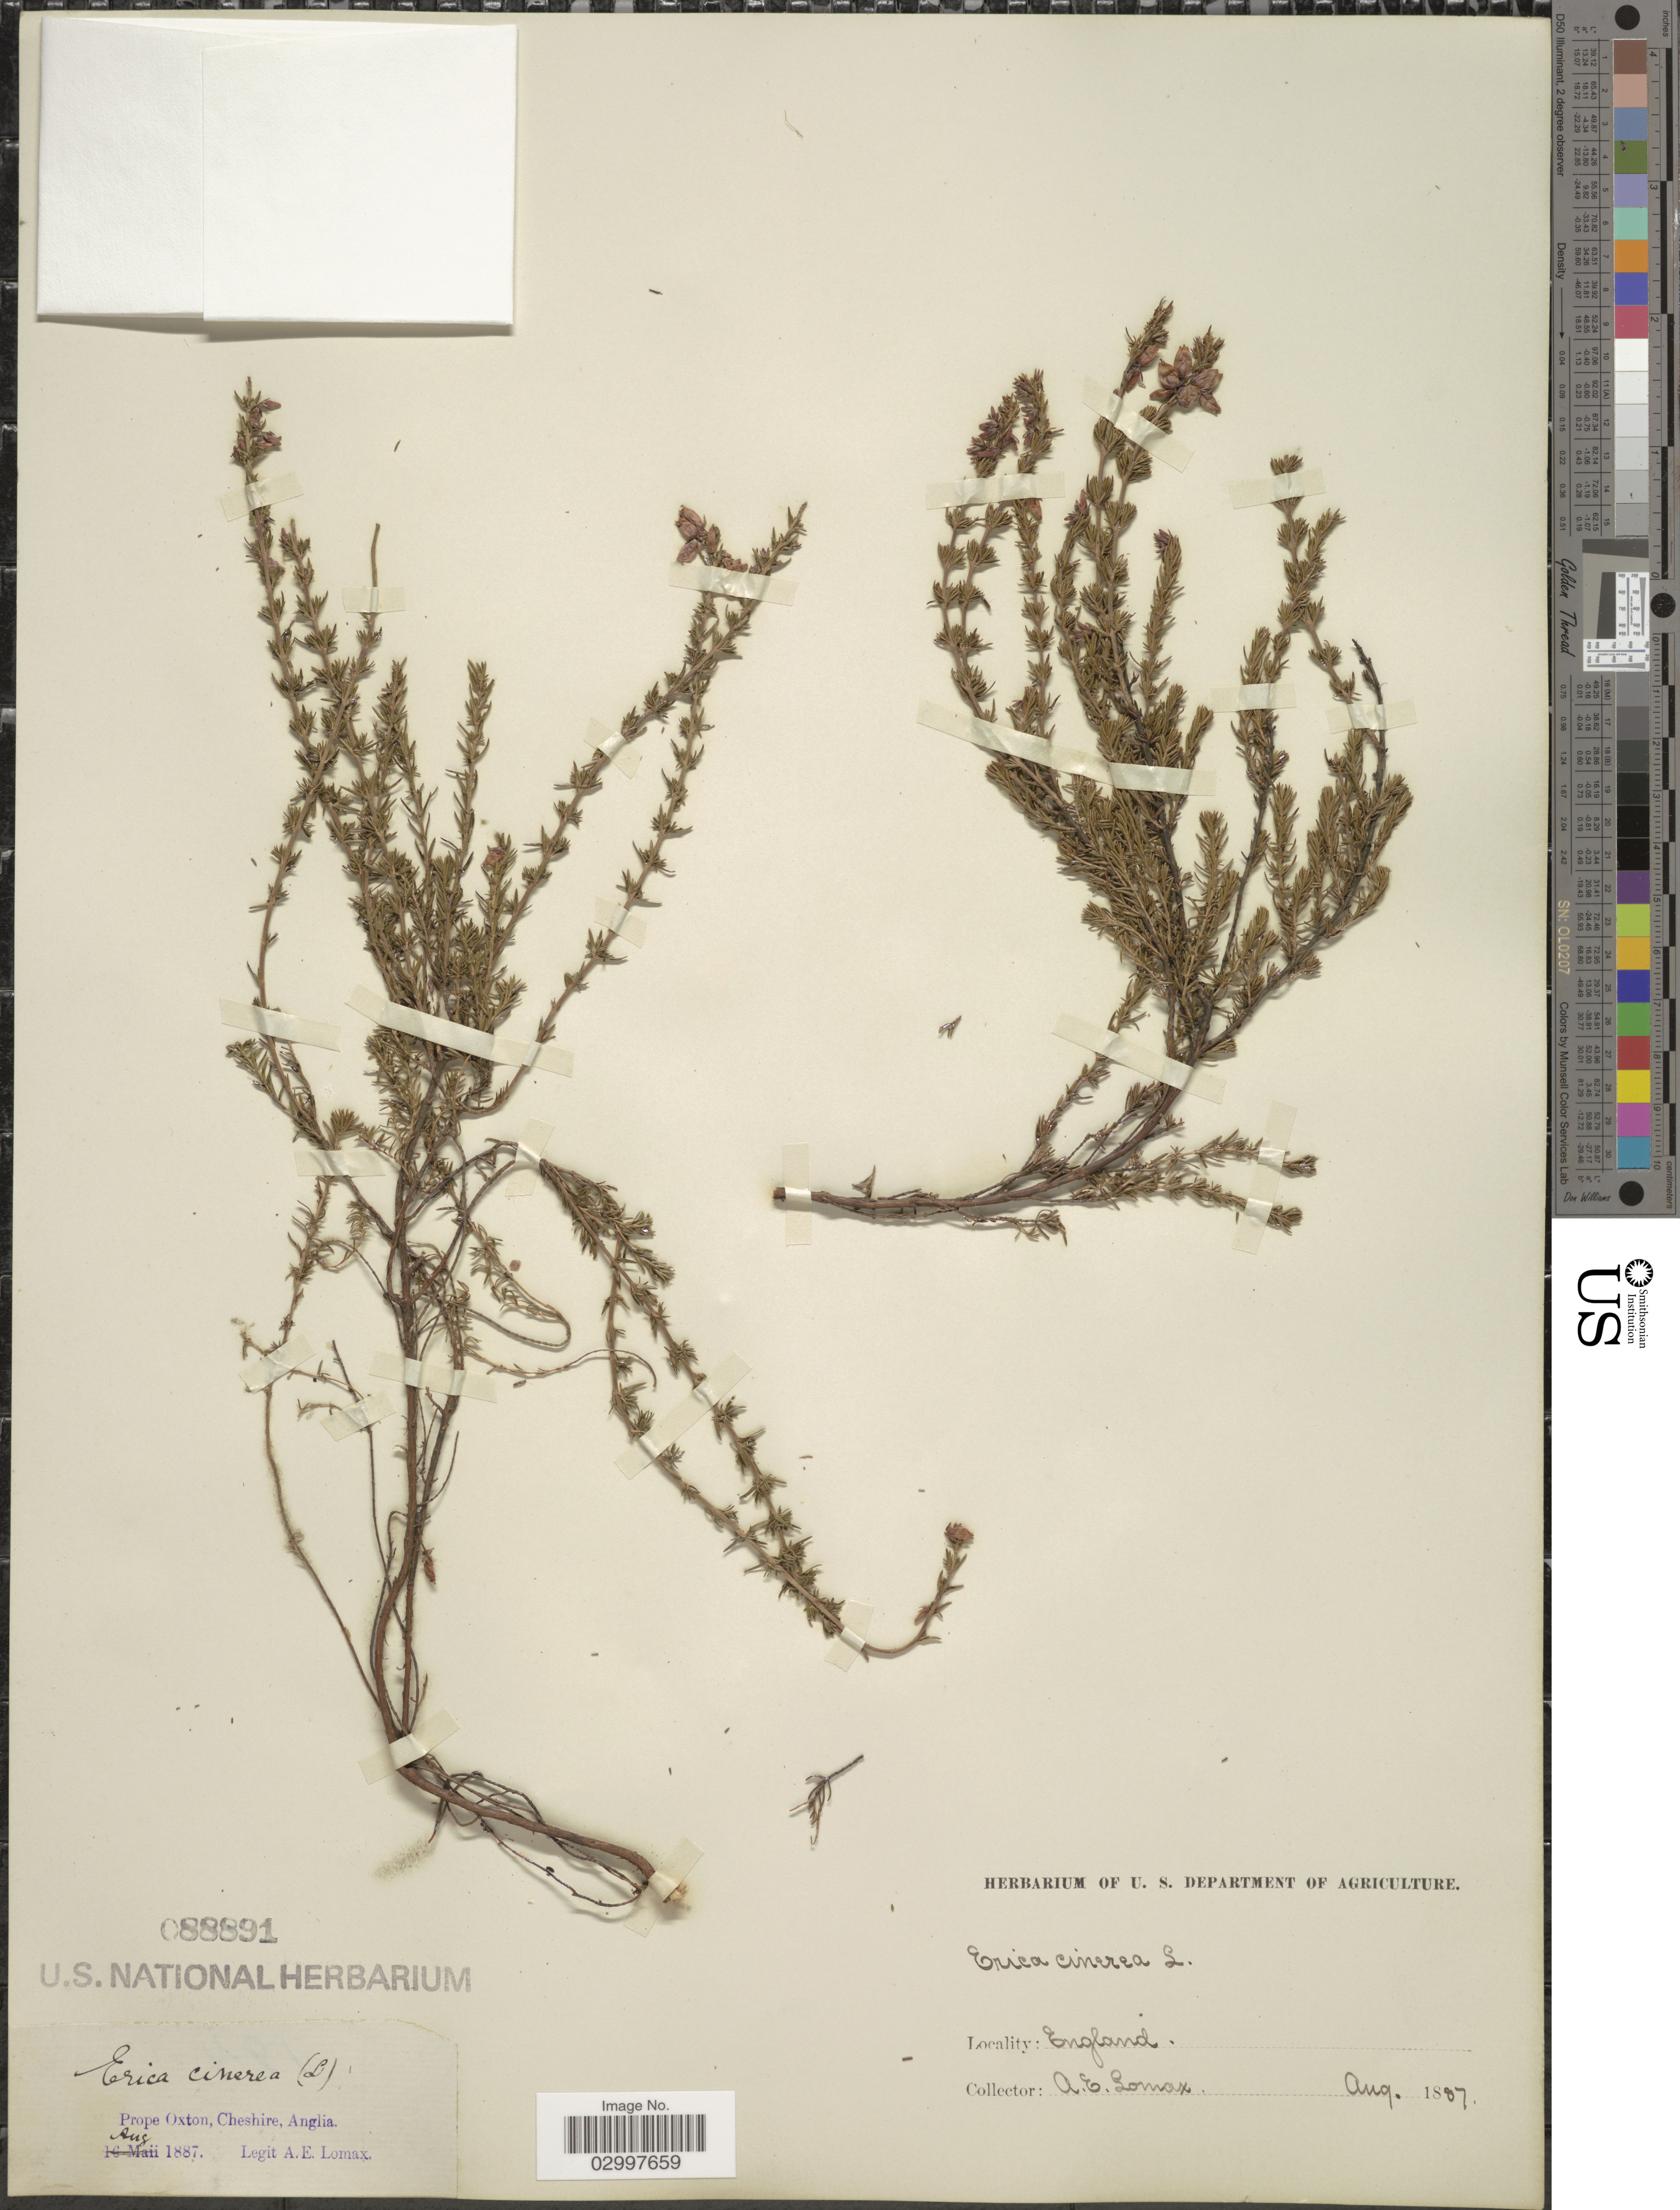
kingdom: Plantae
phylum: Tracheophyta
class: Magnoliopsida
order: Ericales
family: Ericaceae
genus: Erica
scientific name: Erica cinerea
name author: L.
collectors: A. Lomax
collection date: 1887-08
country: United Kingdom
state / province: England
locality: Prope Oxton, Cheshire, Anglia.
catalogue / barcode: US 88891